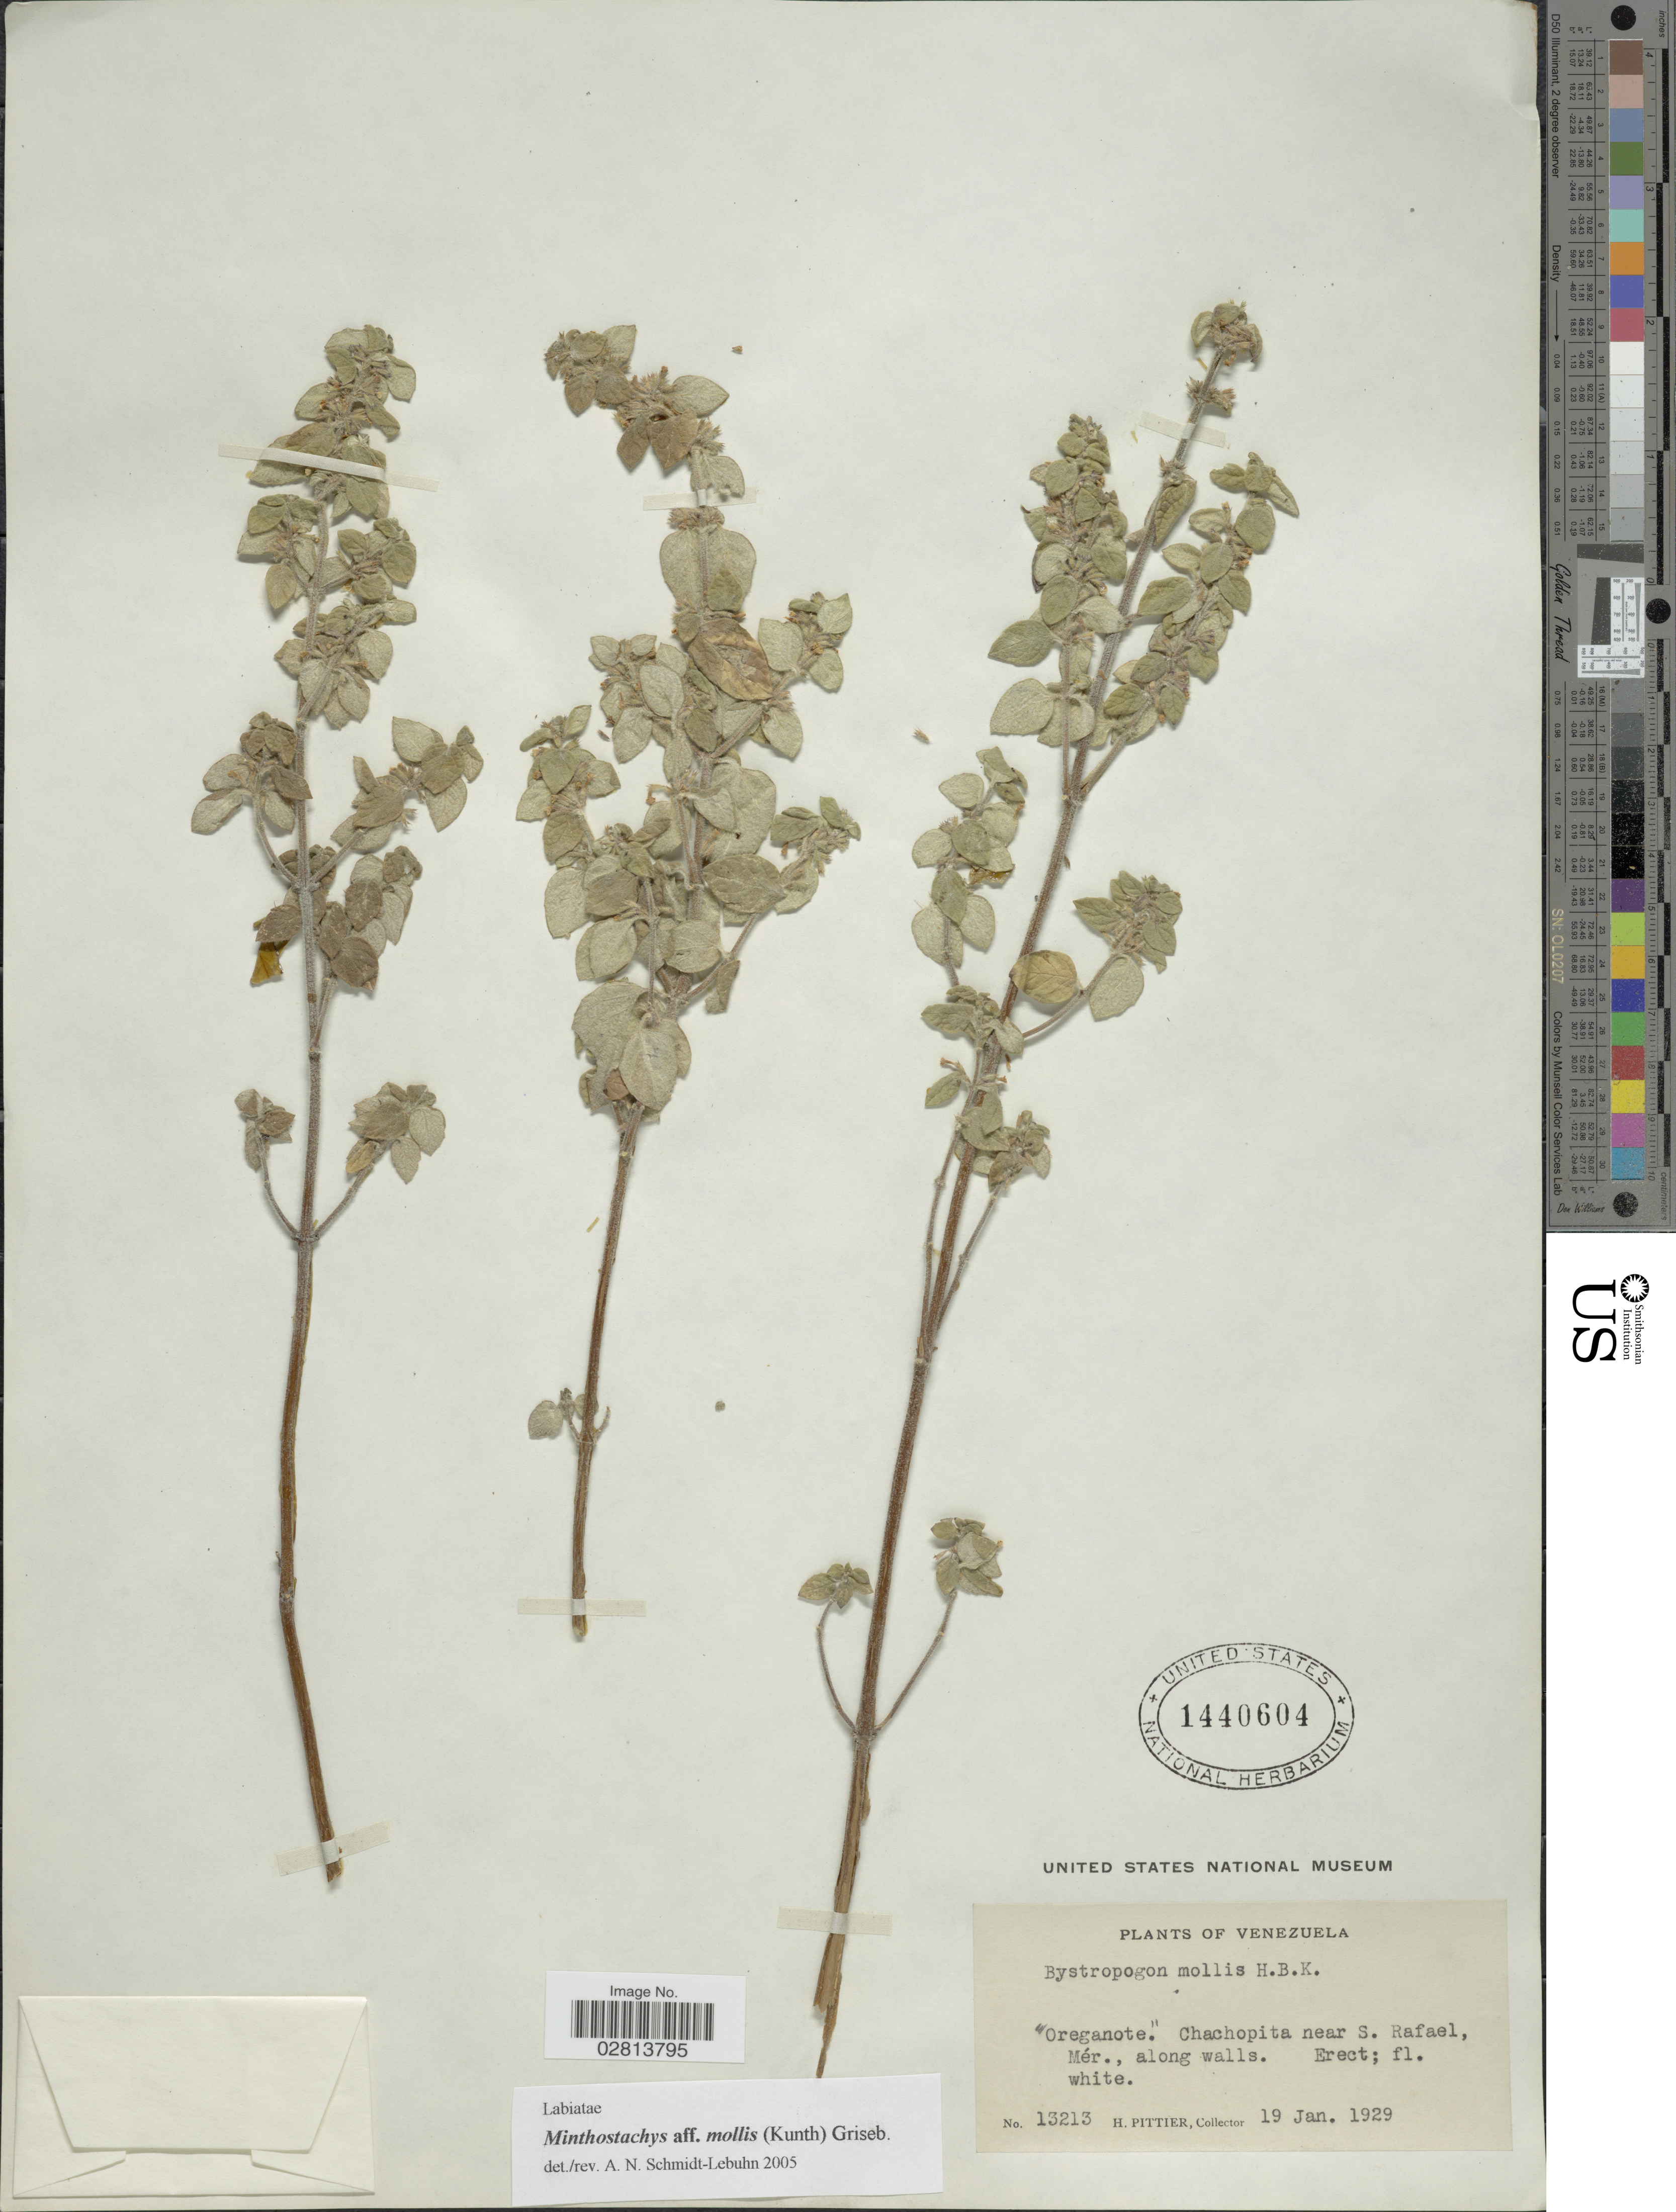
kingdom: Plantae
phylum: Tracheophyta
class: Magnoliopsida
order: Lamiales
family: Lamiaceae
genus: Minthostachys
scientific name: Minthostachys mollis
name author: (Kunth) Griseb.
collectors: H. F. Pittier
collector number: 13213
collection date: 1929-01-19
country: Venezuela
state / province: Mérida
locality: Chachopita near S. Rafael, Mér.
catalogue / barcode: US 1440604